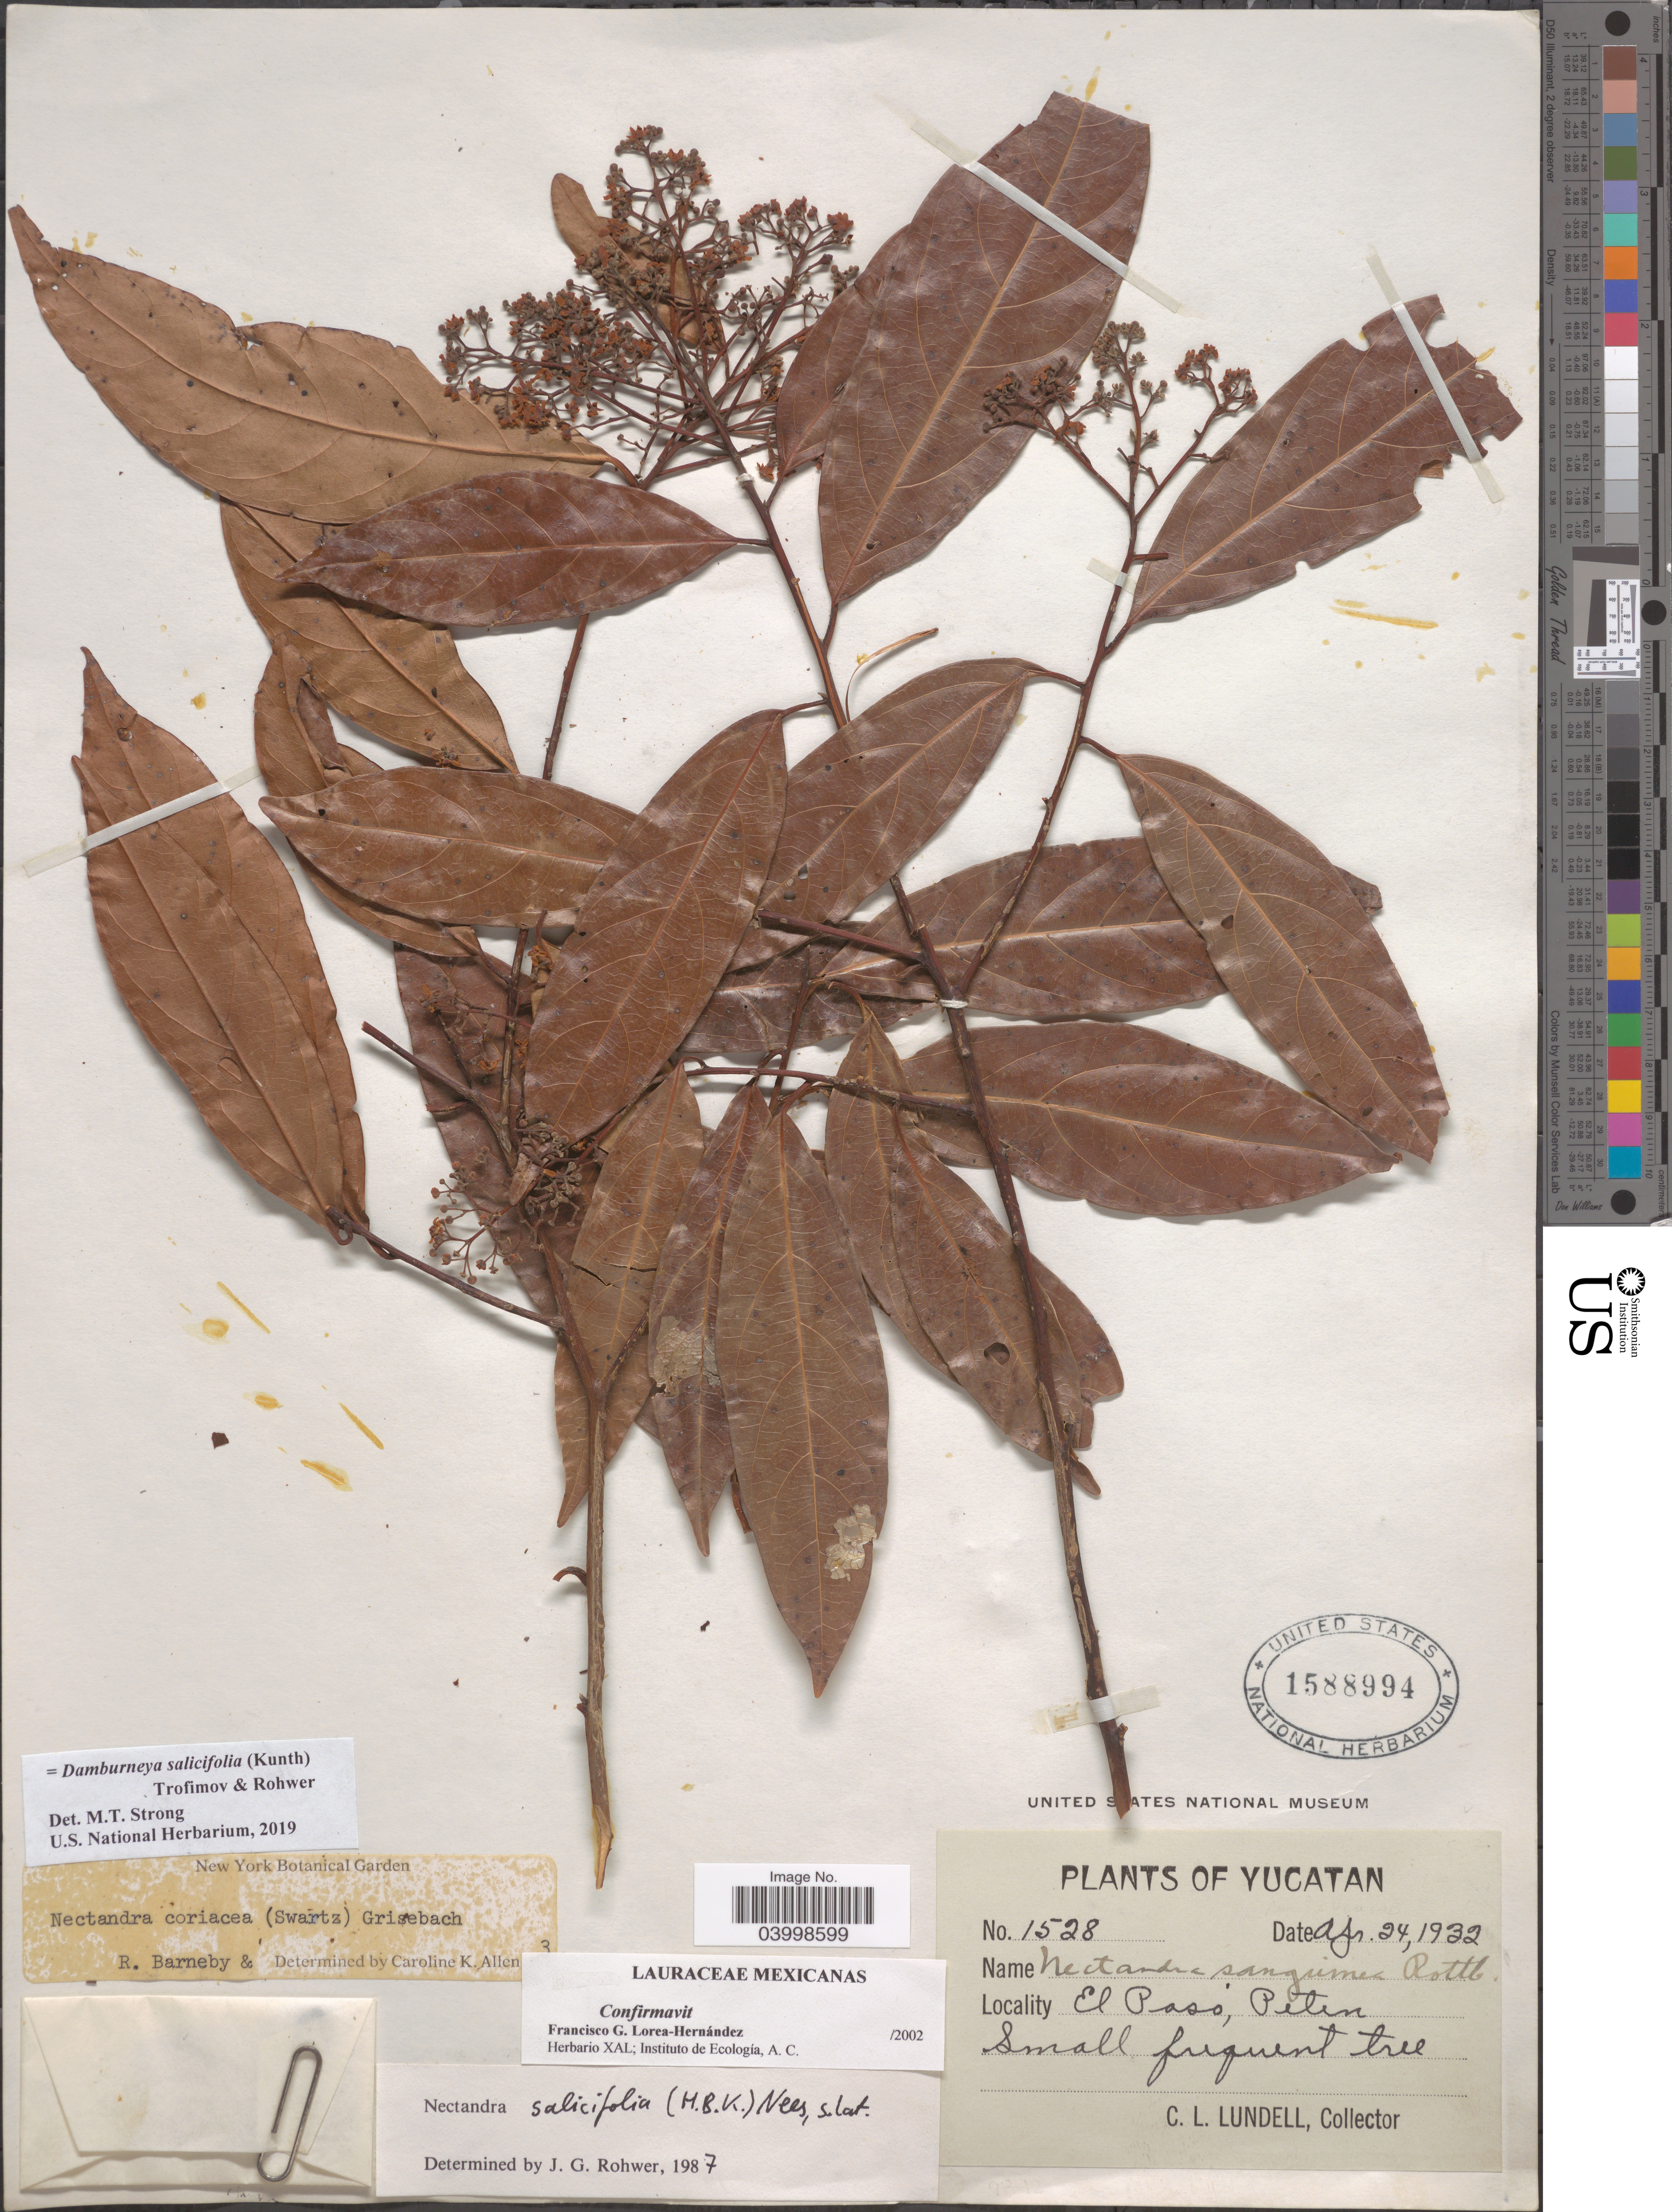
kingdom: Plantae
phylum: Tracheophyta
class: Magnoliopsida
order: Laurales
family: Lauraceae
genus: Damburneya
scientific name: Damburneya salicifolia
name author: (Kunth) Trofimov & Rohwer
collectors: C. L. Lundell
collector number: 1528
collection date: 1932-04-24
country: Mexico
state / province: Yucatán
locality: El Pasó, Peten.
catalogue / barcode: US 1588994